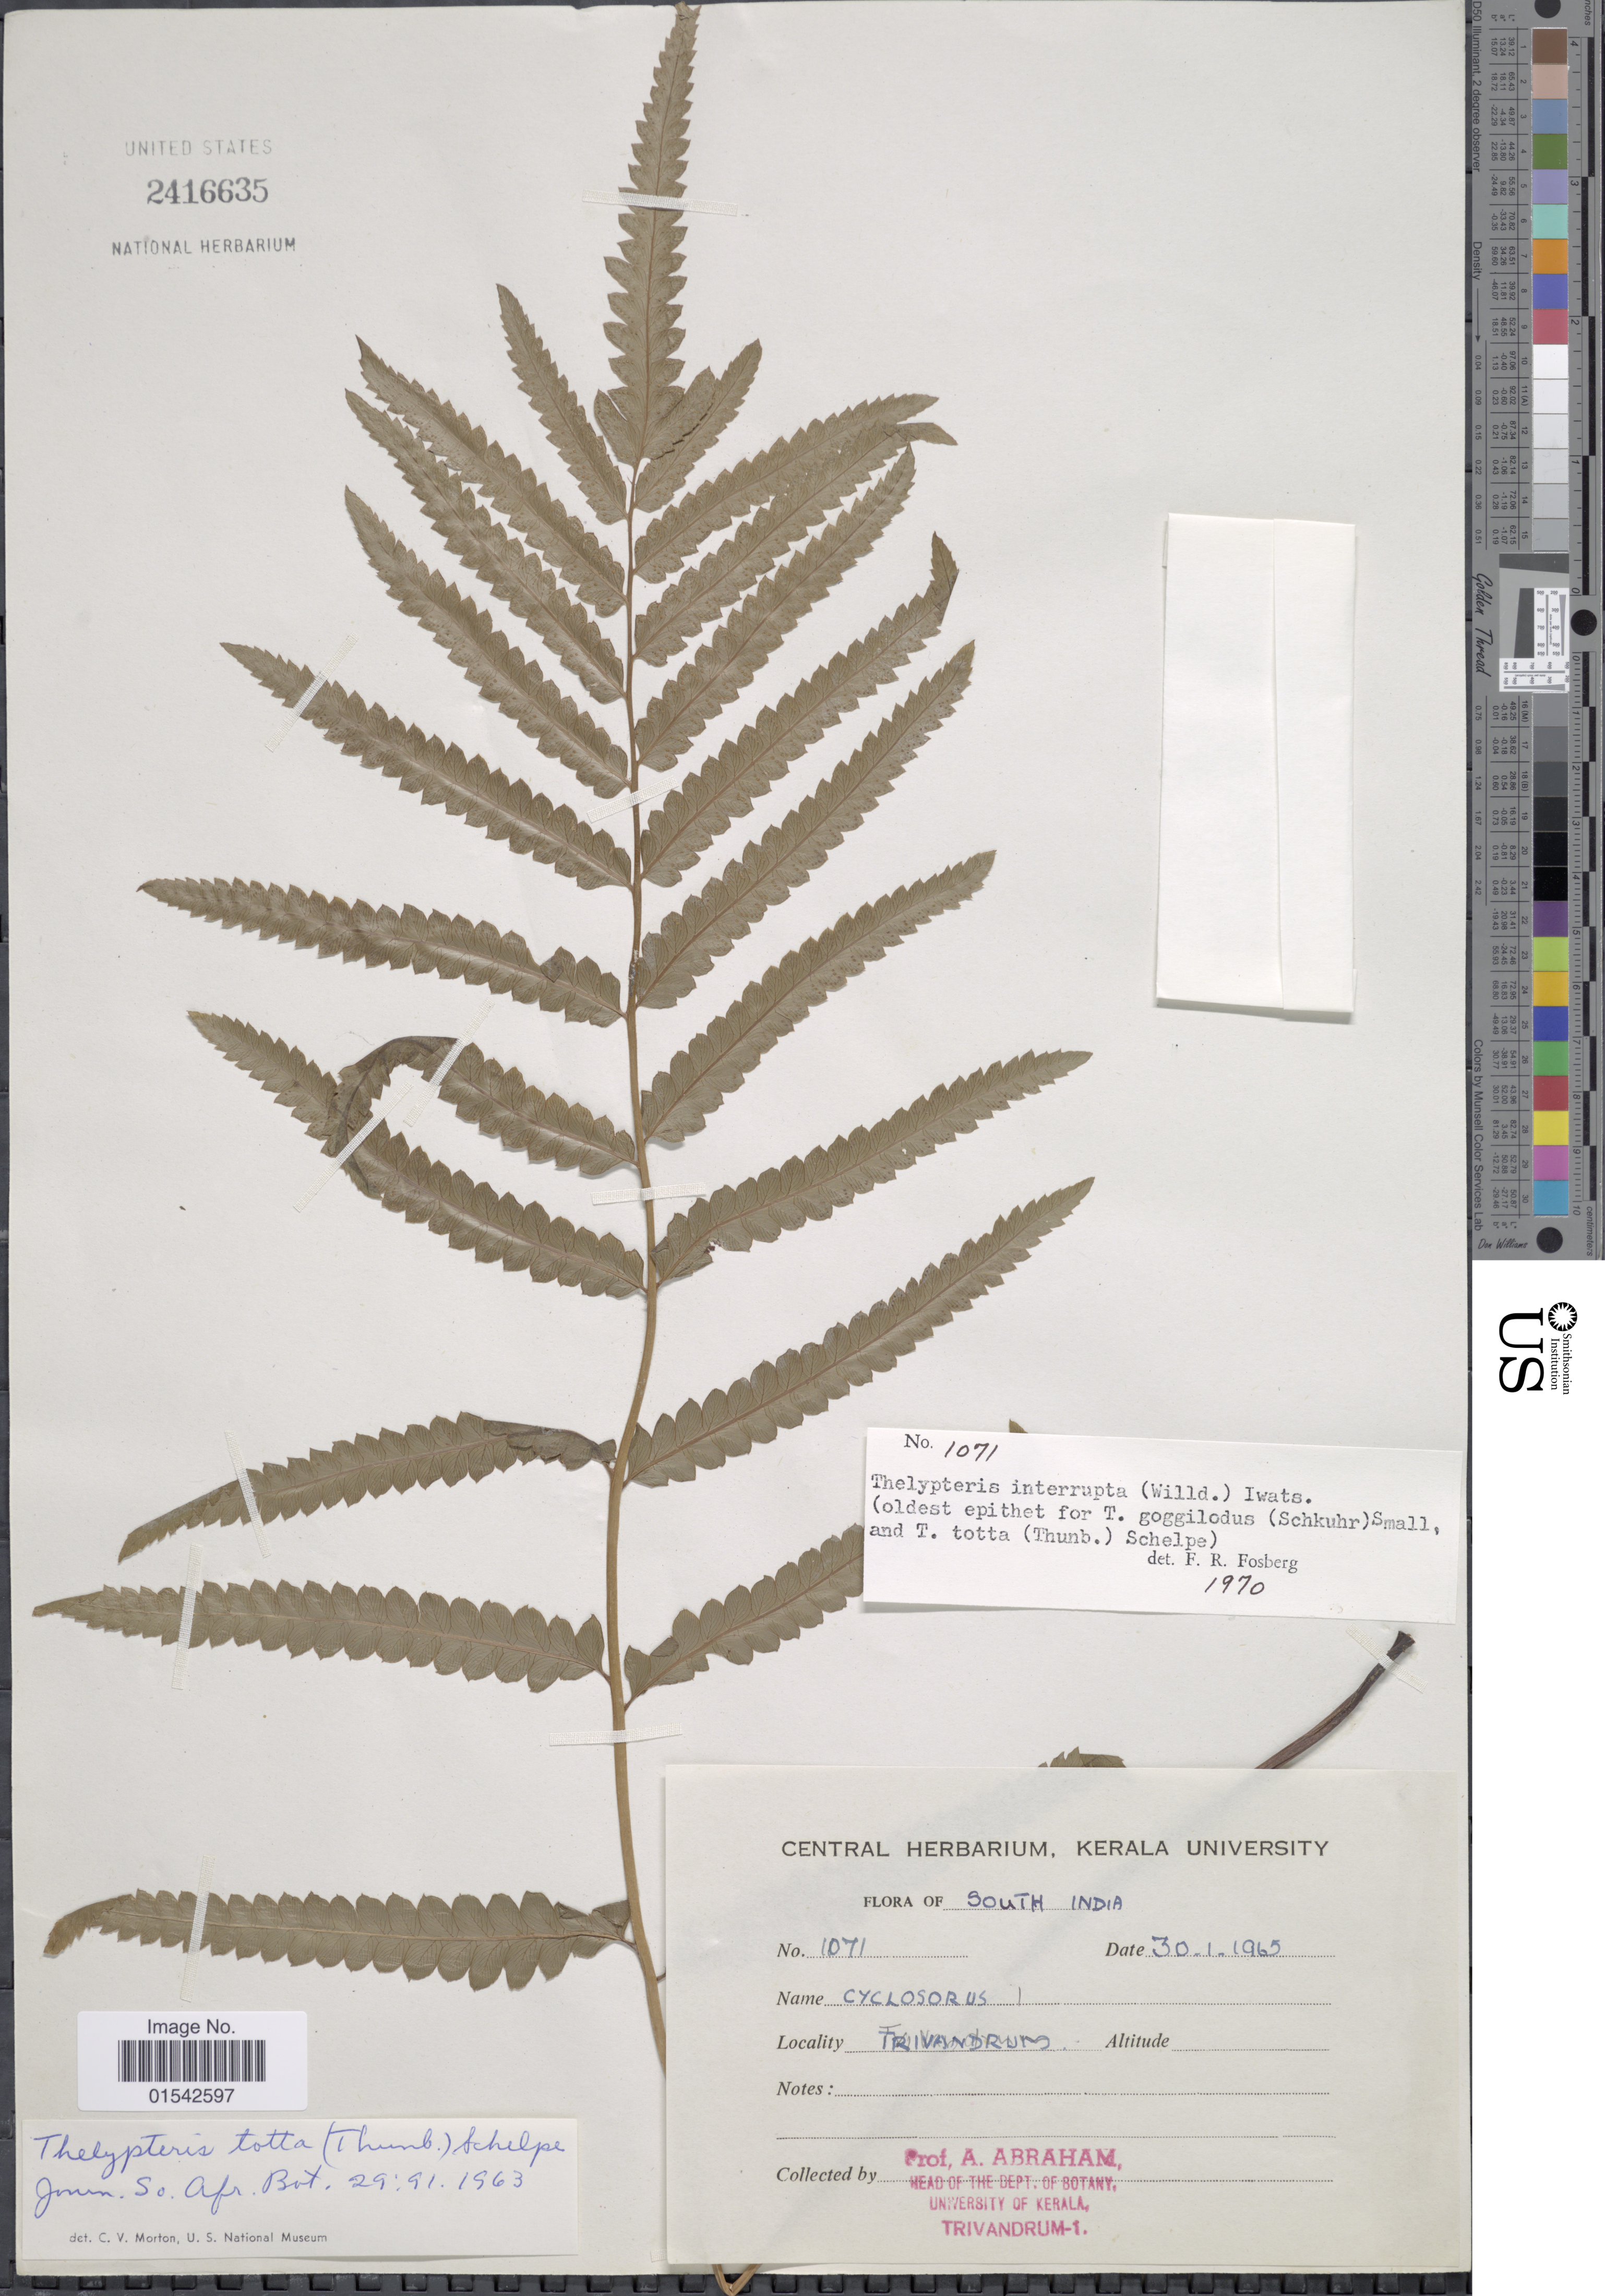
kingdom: Plantae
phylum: Tracheophyta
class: Polypodiopsida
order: Polypodiales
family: Thelypteridaceae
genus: Cyclosorus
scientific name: Cyclosorus interruptus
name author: (Willd.) H. Itô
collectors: A. Abraham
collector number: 1071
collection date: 1965-01-30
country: India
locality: South India, Trivandrum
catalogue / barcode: US 2416635